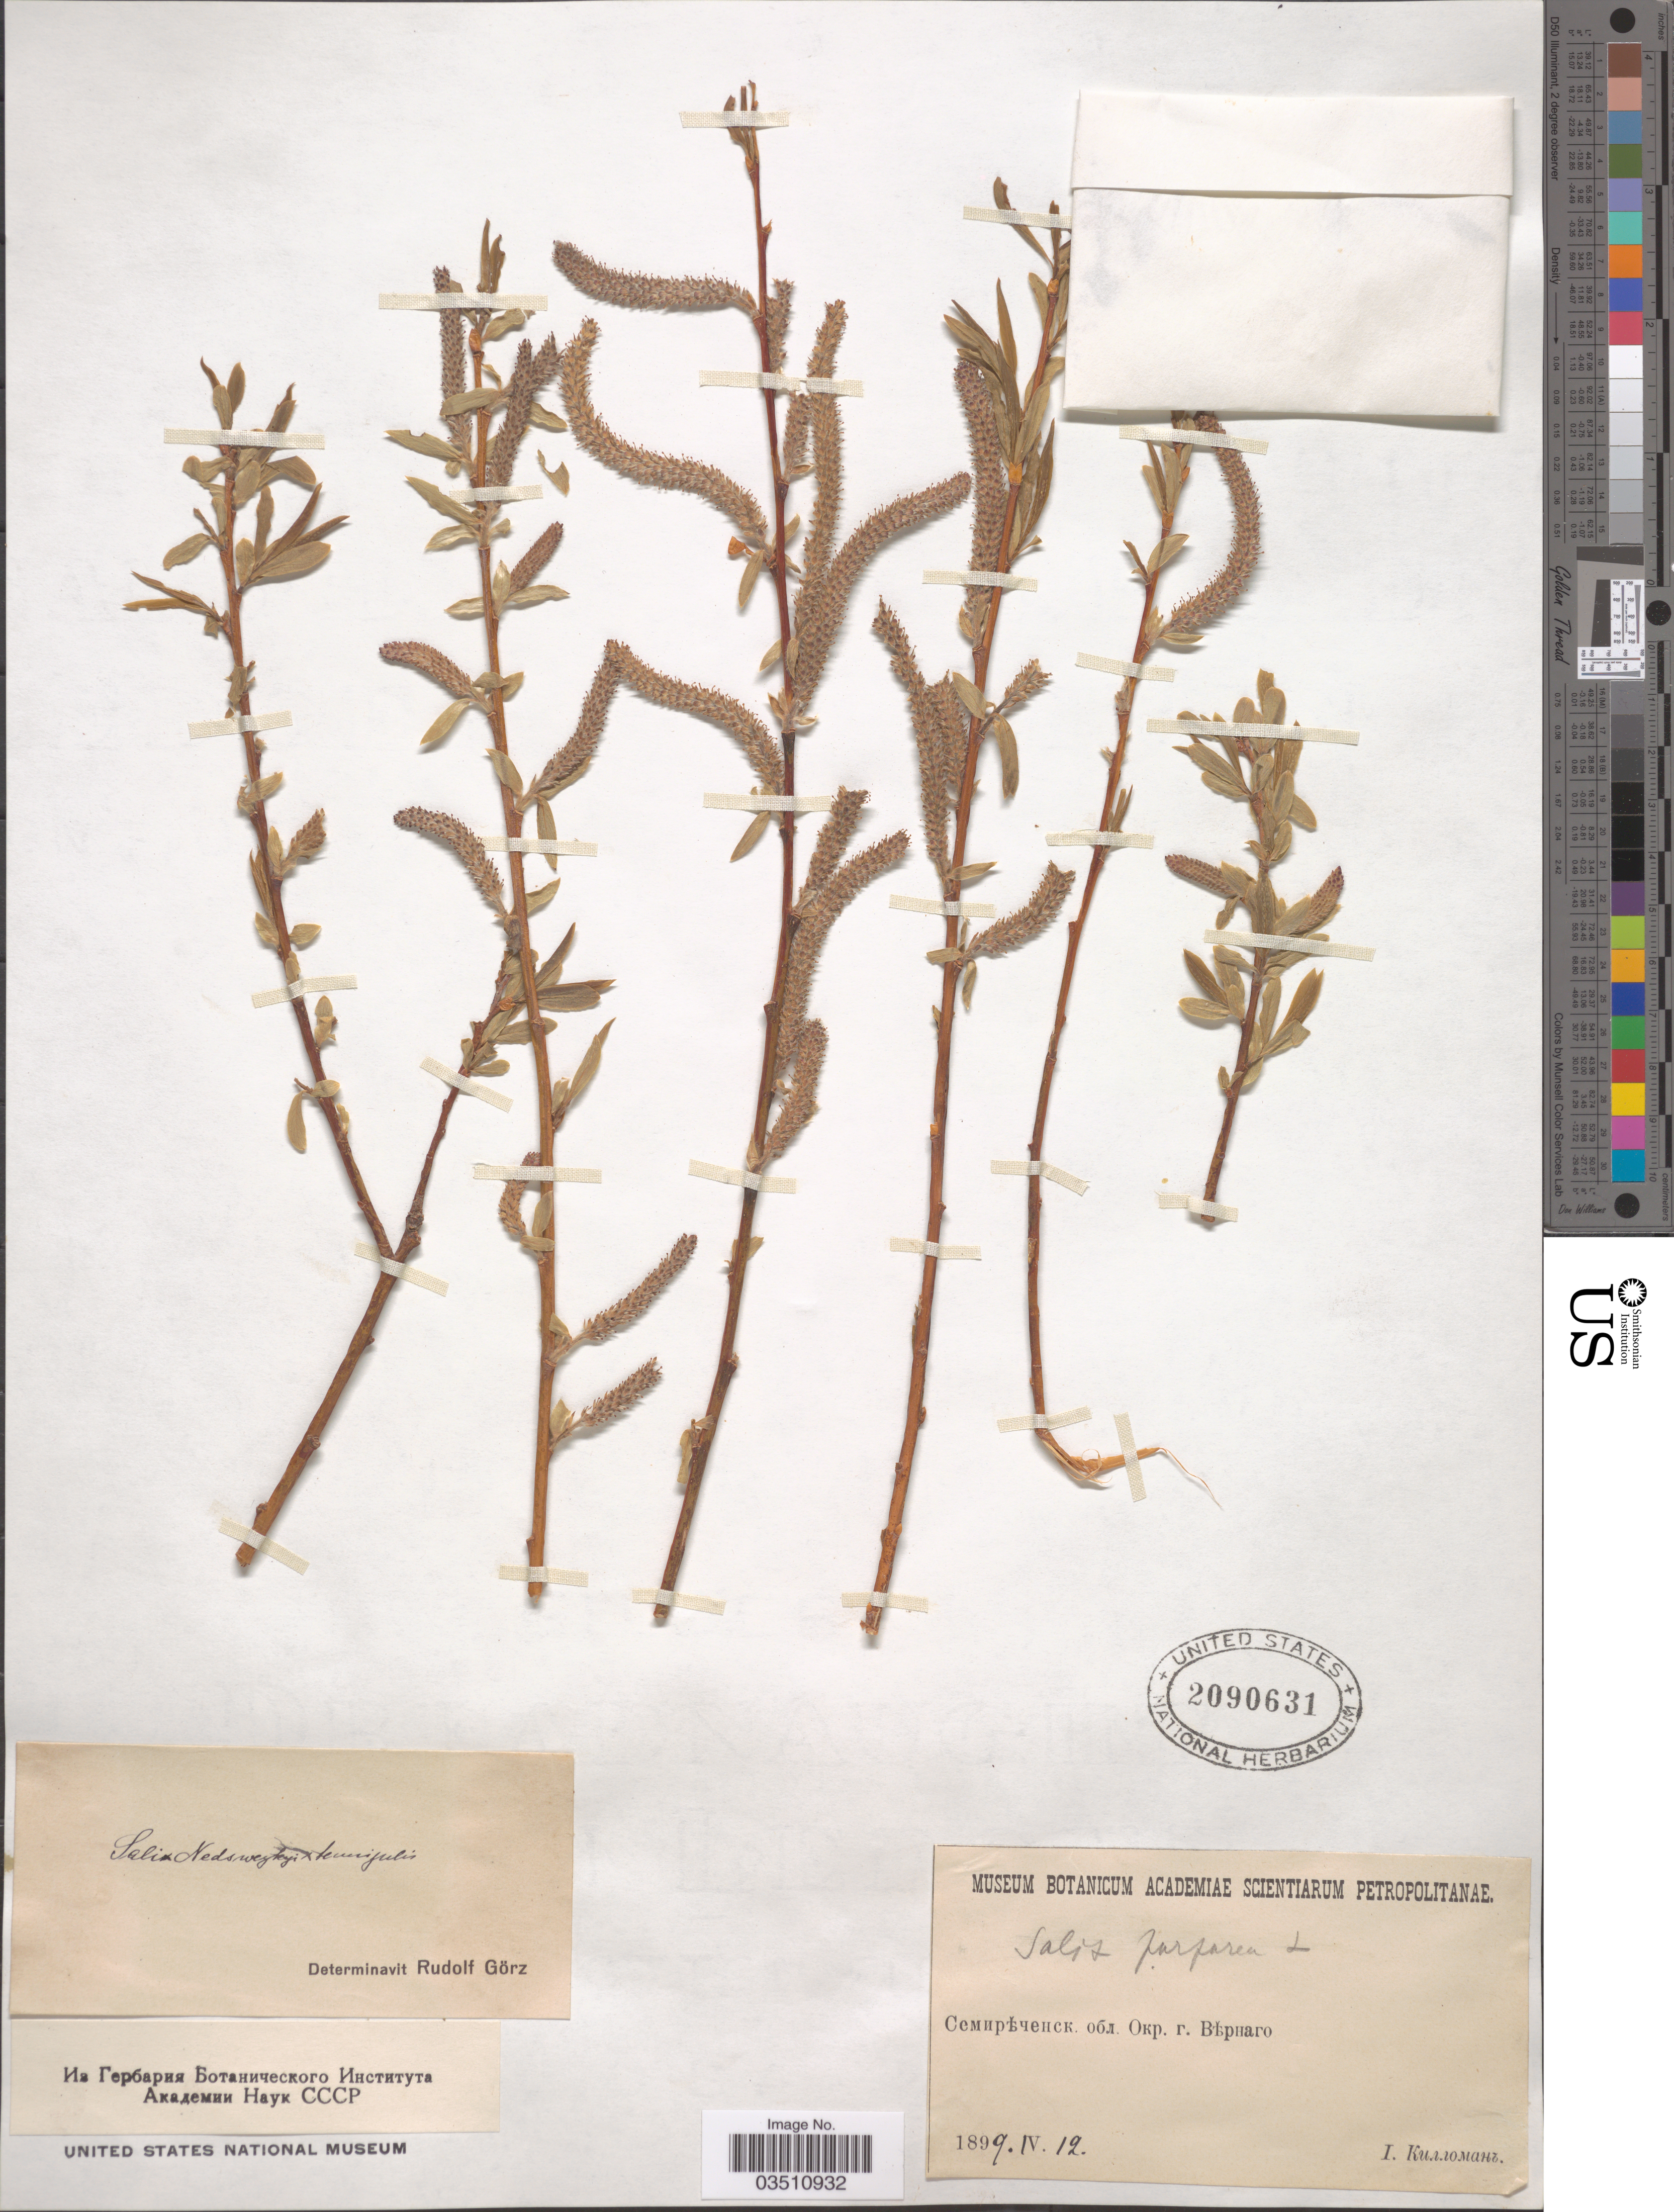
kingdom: Plantae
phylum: Tracheophyta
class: Magnoliopsida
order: Malpighiales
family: Salicaceae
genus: Salix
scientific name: Salix niedzwieckii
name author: Goerz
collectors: I. Killoman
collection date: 1899-04-12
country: Kazakhstan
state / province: Almaty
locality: Vicinity of Vernyi (now Almaty).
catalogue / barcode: US 2090631